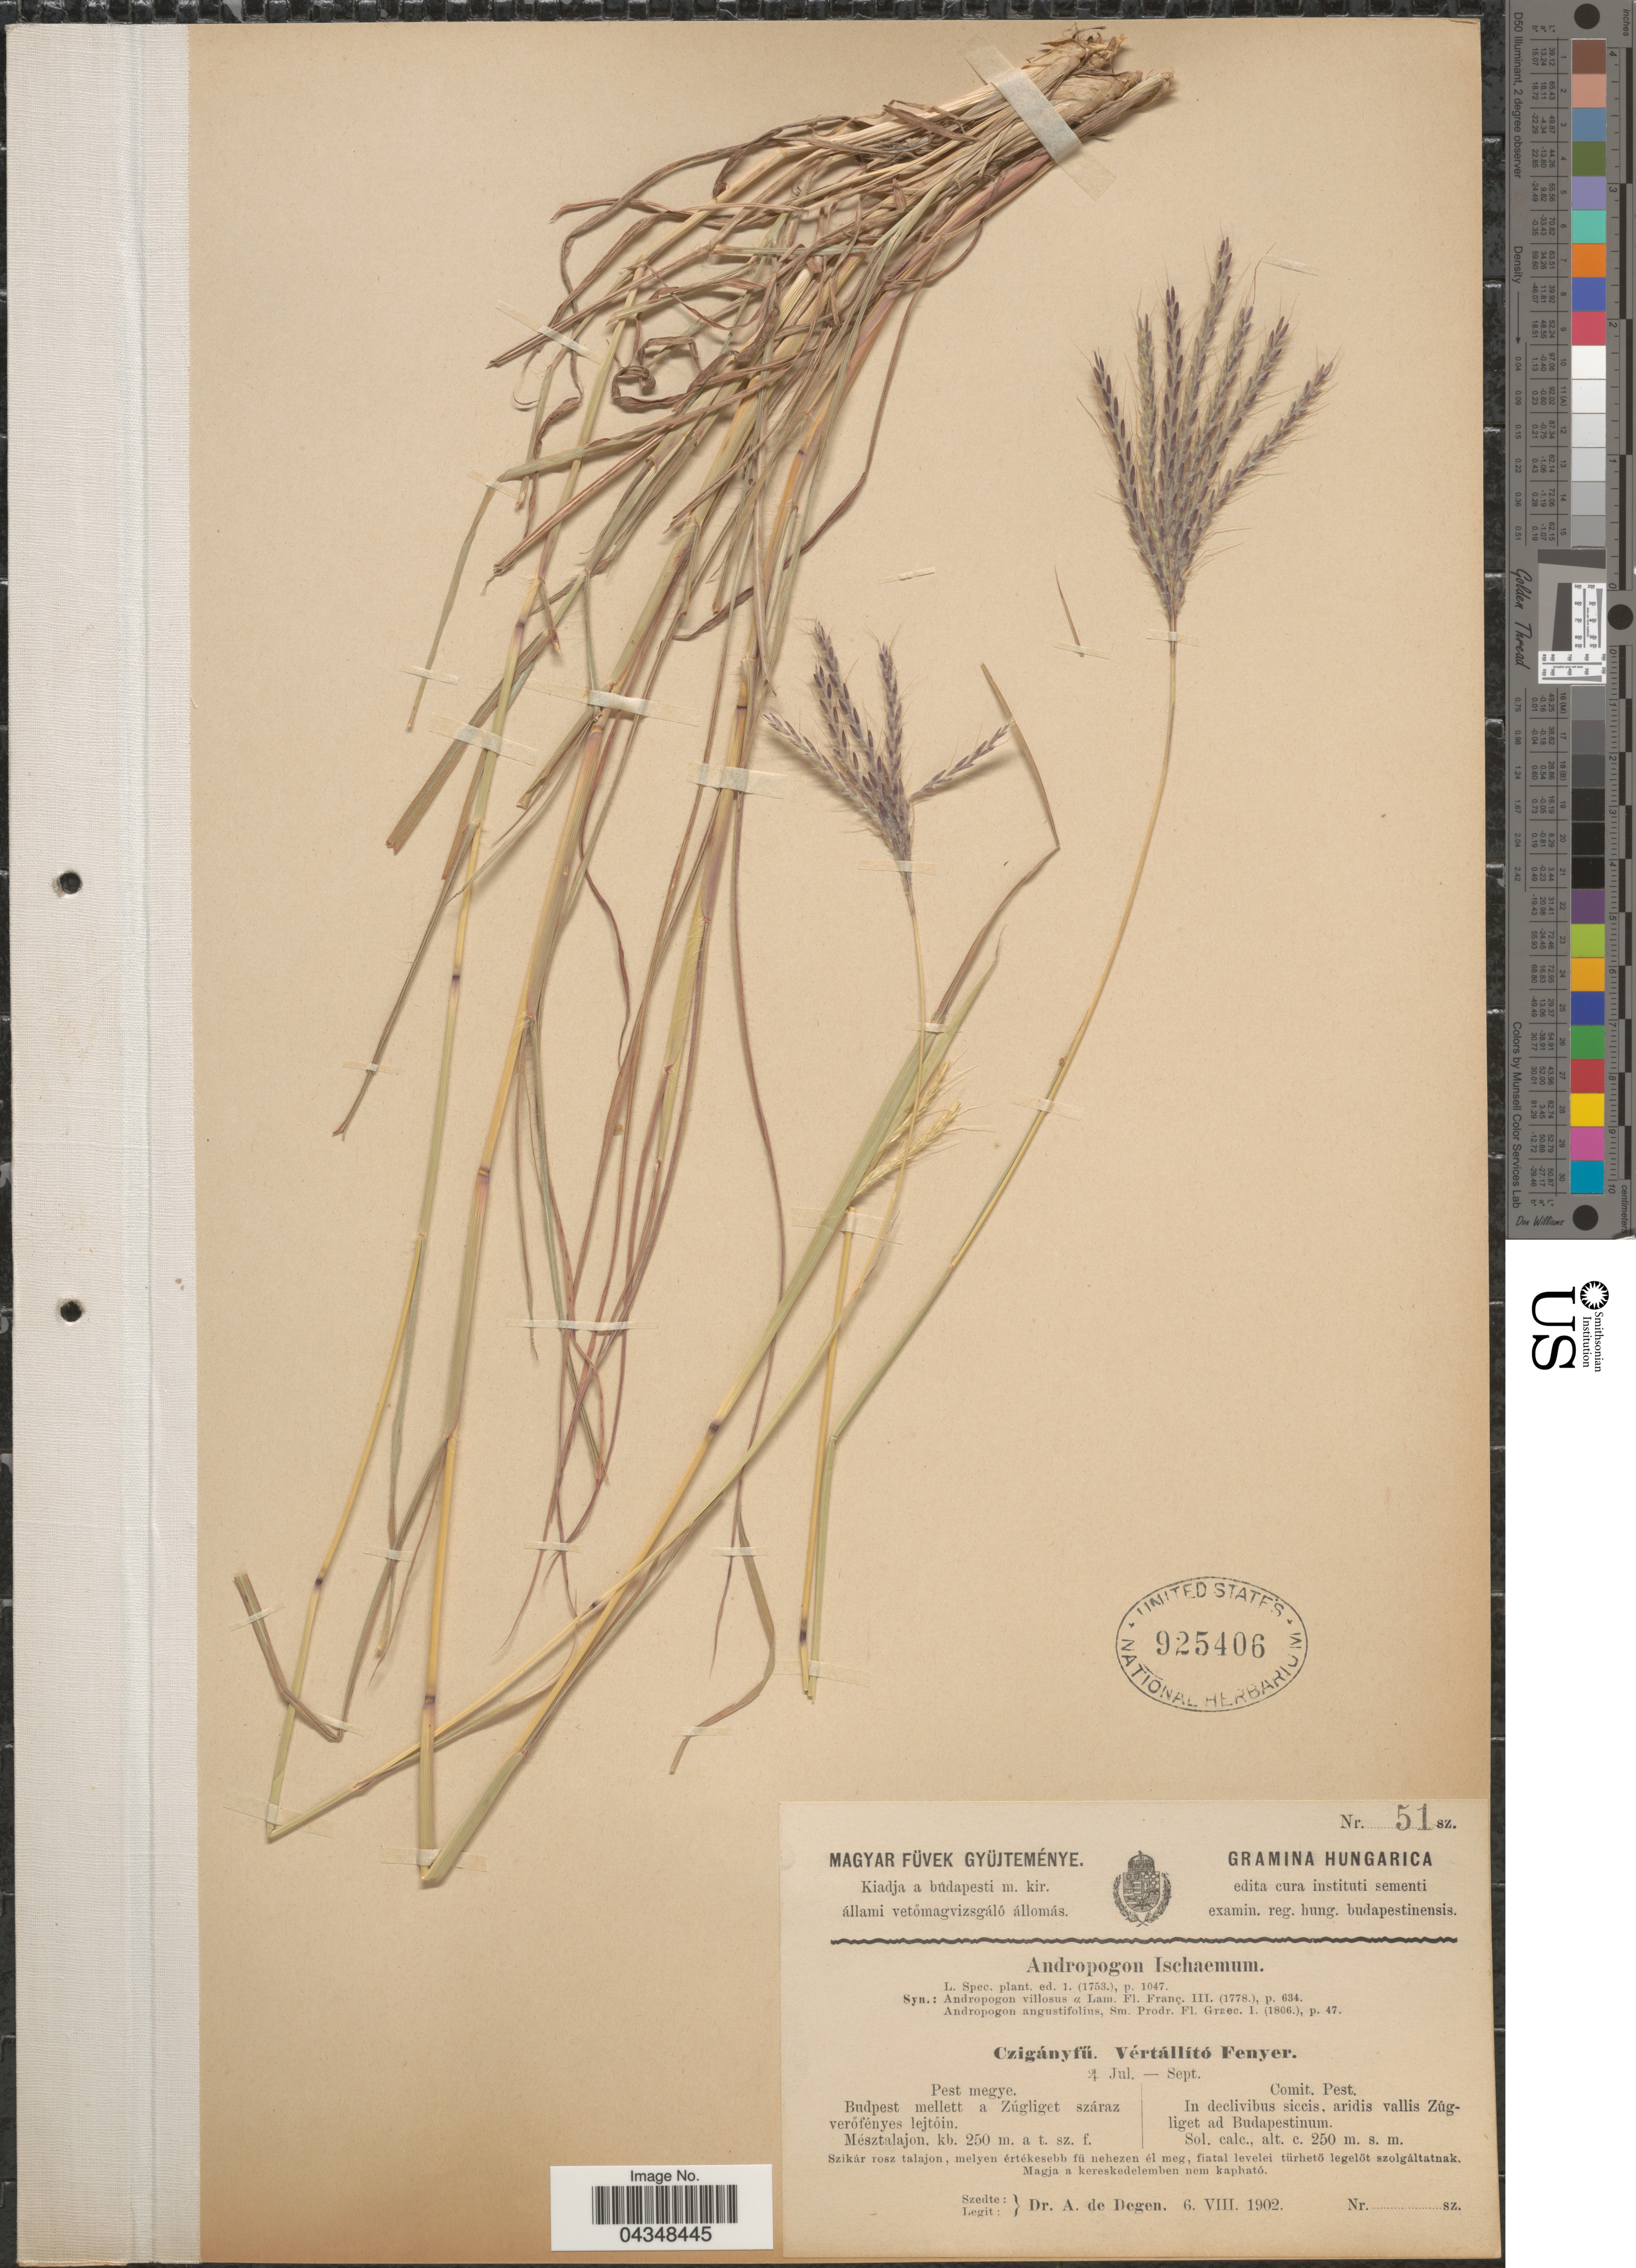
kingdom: Plantae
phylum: Tracheophyta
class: Liliopsida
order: Poales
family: Poaceae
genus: Bothriochloa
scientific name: Bothriochloa ischaemum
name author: (L.) Keng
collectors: A. Degen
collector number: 51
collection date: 1902-08-06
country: Hungary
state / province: Budapest, Capital District of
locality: Comit. Pest. In declivibus siccis, aridis vallis Zúgliget ad Budapestinum.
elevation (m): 250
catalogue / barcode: US 925406